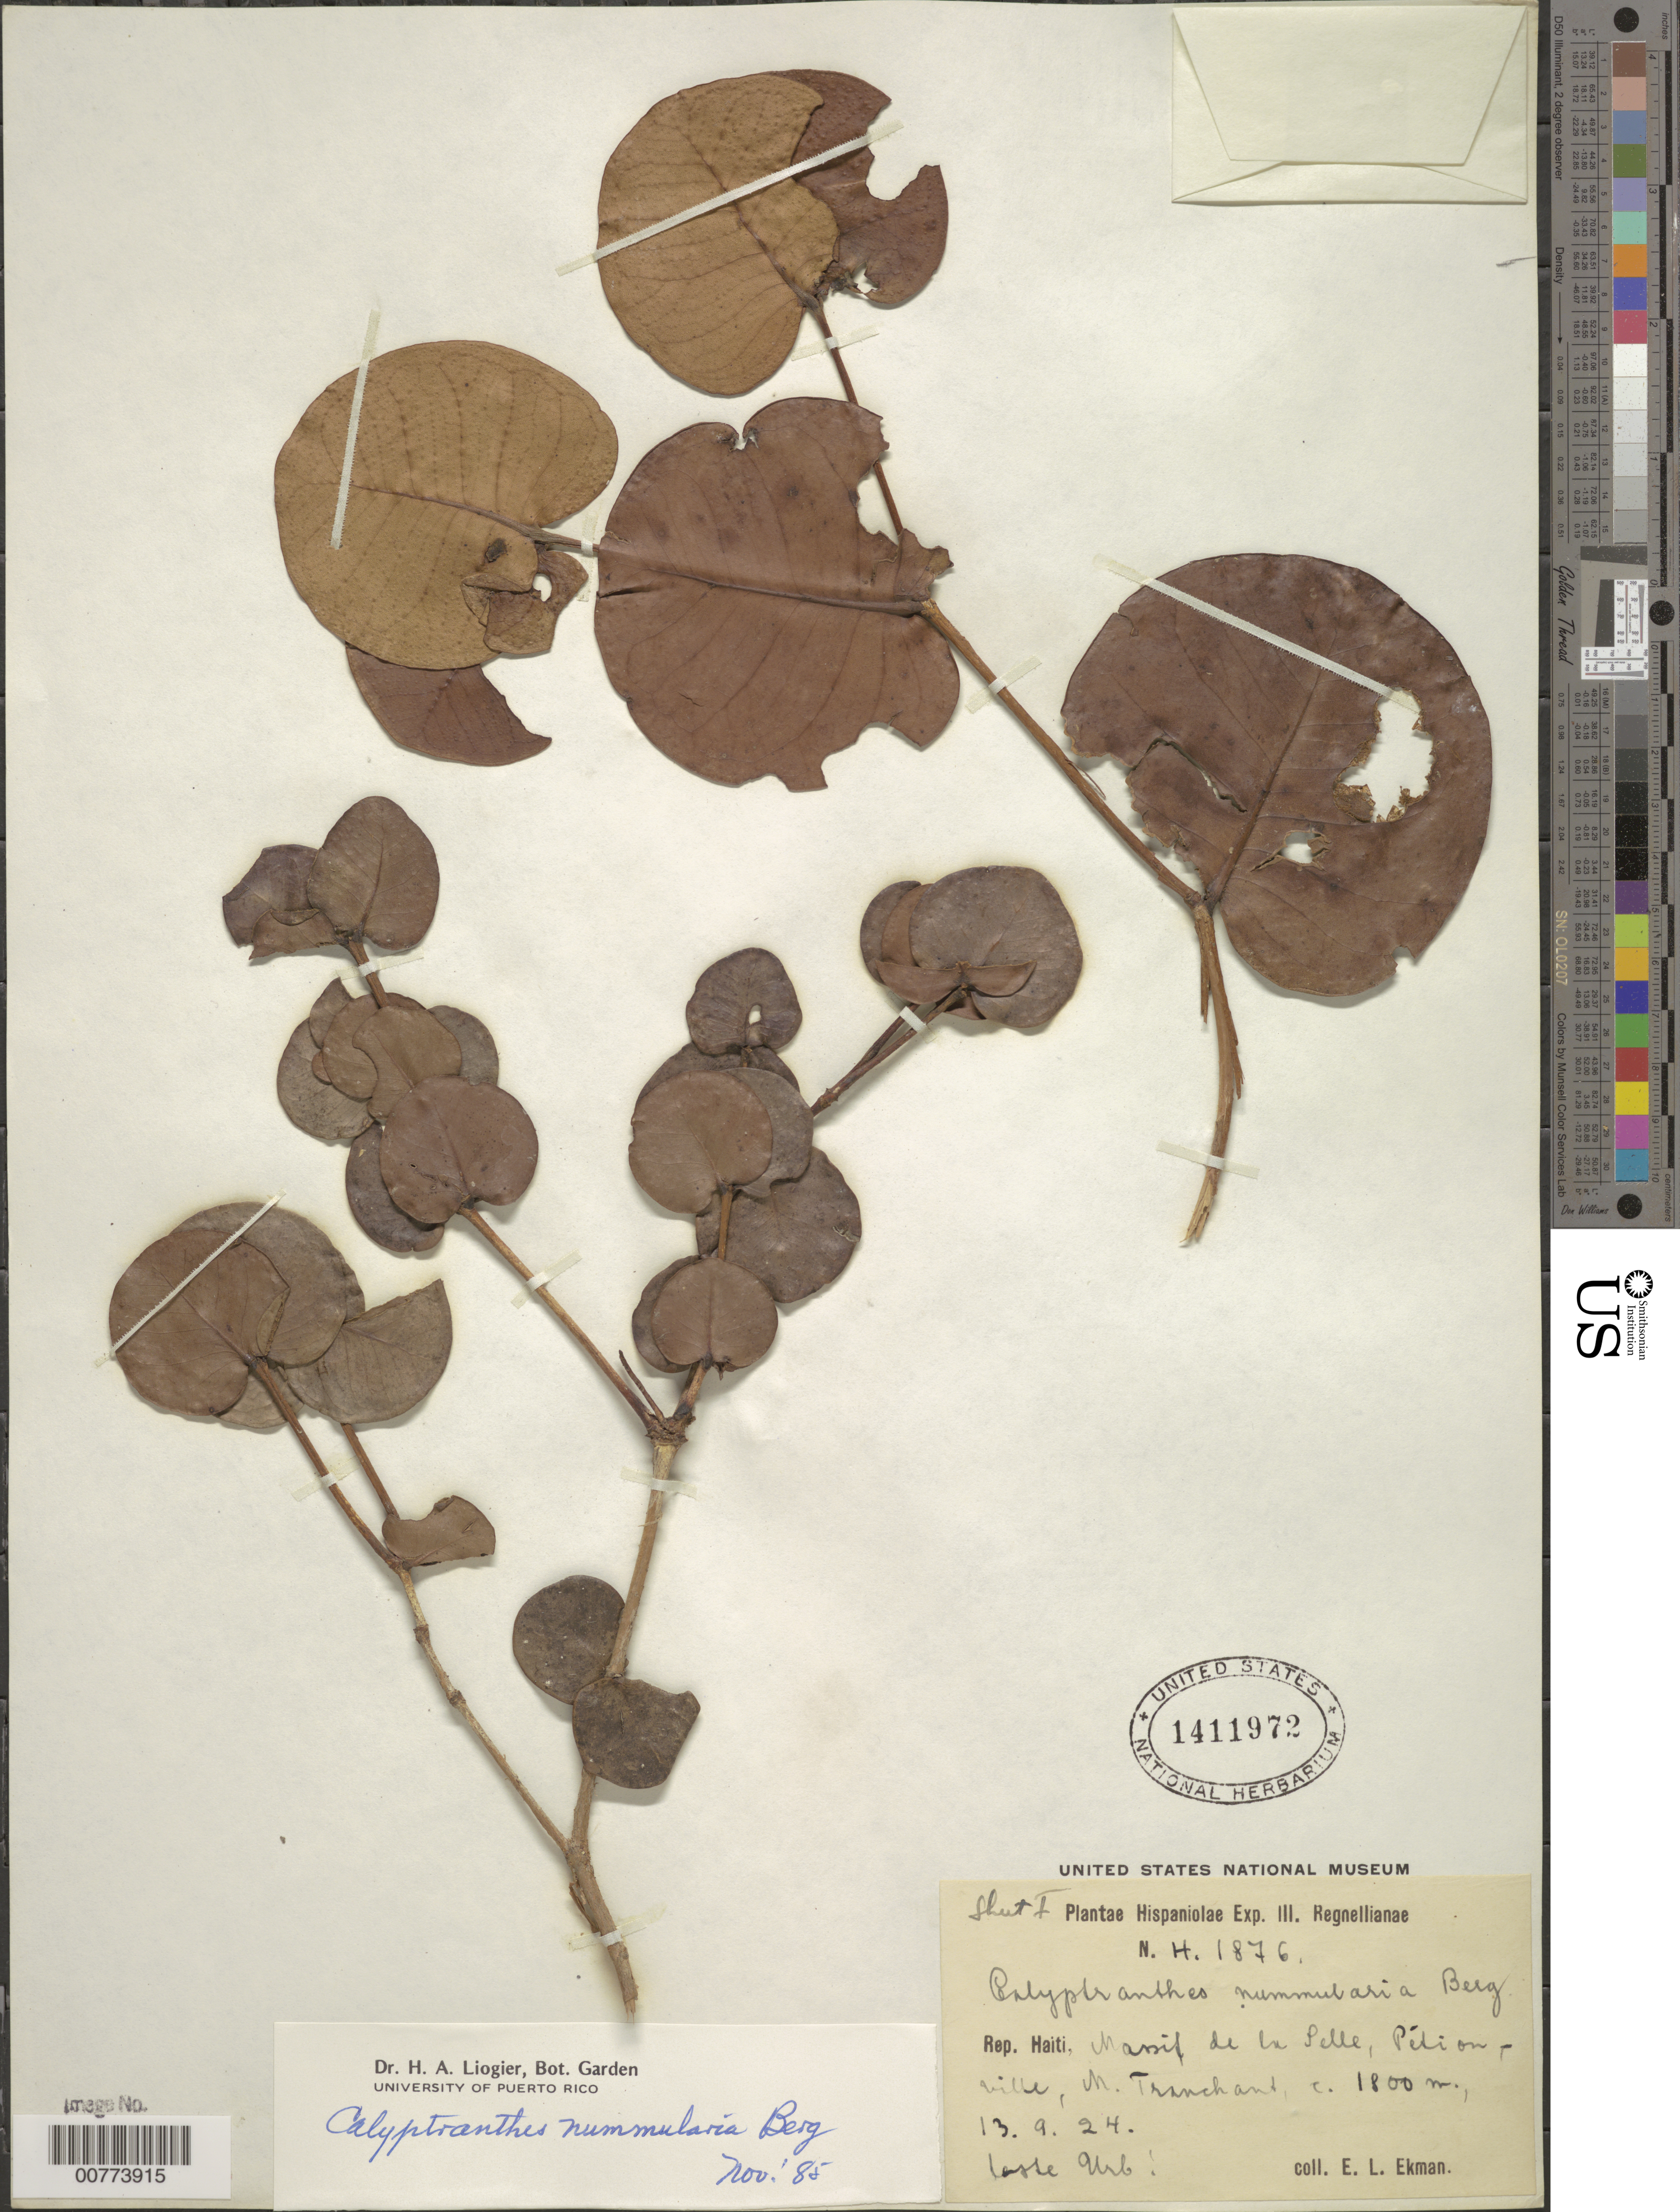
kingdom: Plantae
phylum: Tracheophyta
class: Magnoliopsida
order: Myrtales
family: Myrtaceae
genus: Myrcia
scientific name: Myrcia nummularia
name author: (O. Berg) K. Campbell & Peguero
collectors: E. L. Ekman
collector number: H 1876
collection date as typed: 13 Sep 1924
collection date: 1924-09-13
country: Haiti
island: Hispaniola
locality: Massif de la Selle, Pétionville, M. Tranchant.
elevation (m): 1800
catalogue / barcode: US 1411972